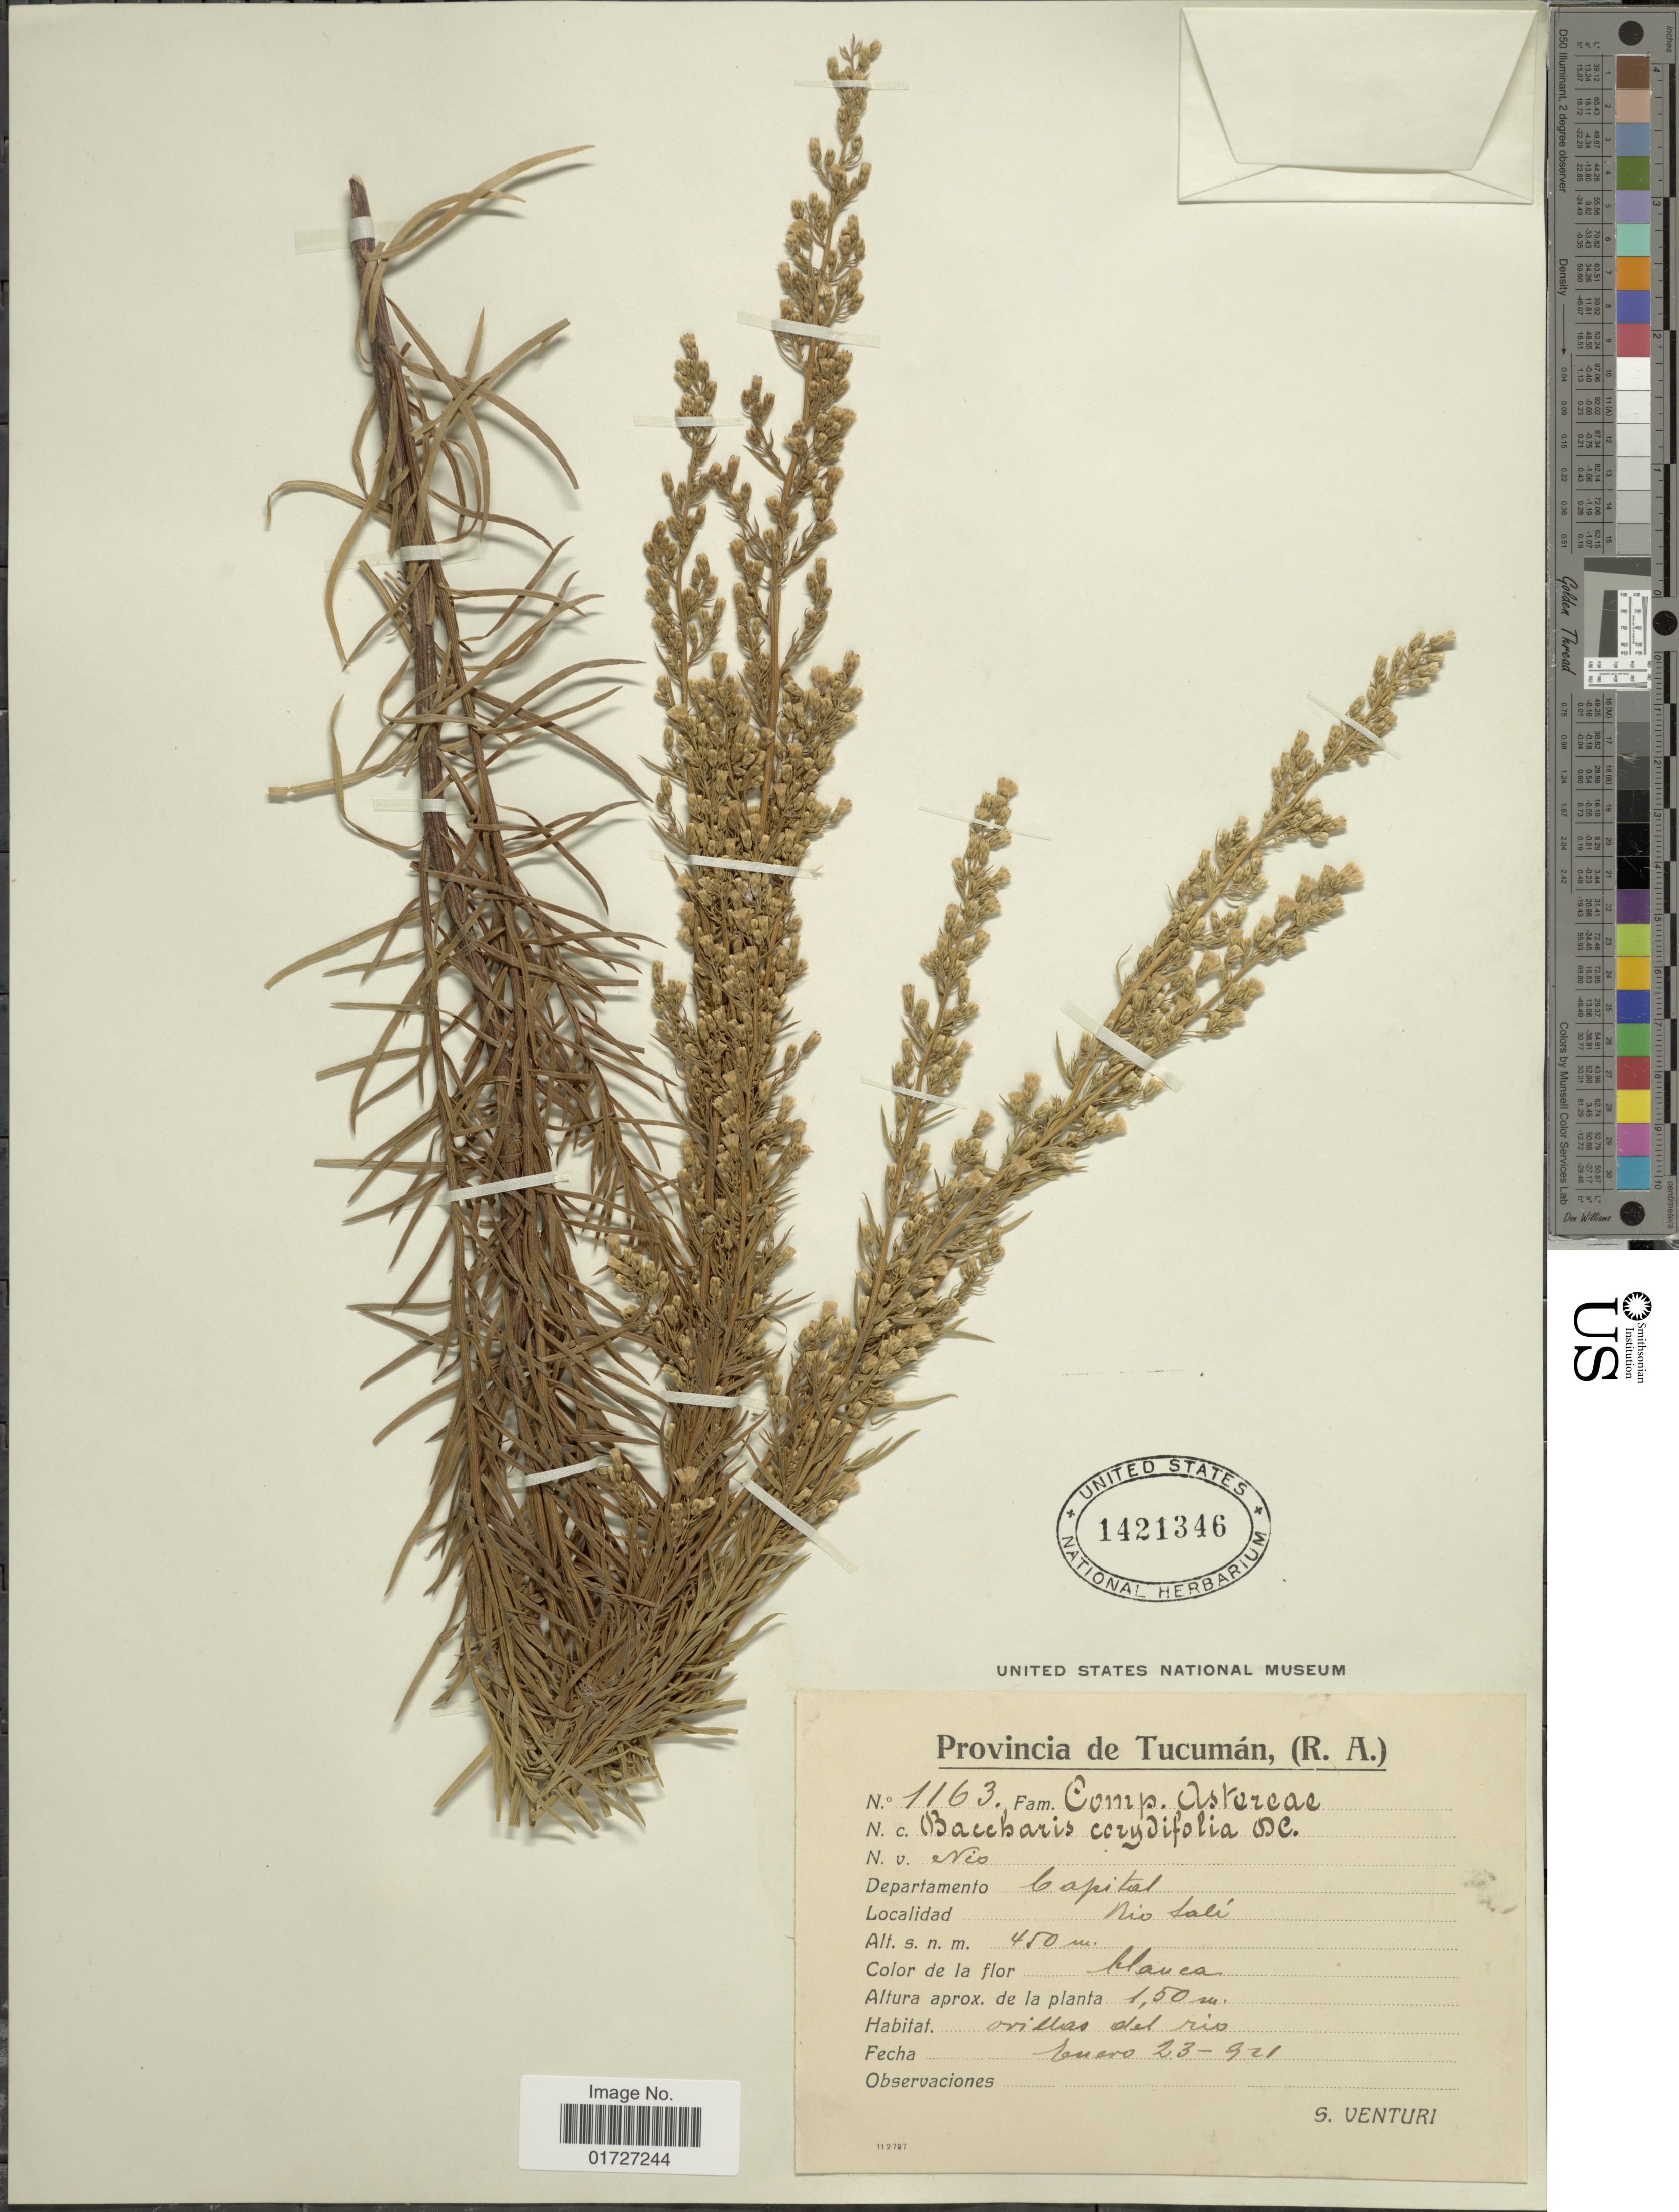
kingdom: Plantae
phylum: Tracheophyta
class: Magnoliopsida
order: Asterales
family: Asteraceae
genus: Baccharis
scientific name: Baccharis coridifolia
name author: DC.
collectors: S. Venturi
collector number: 1163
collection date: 1921-01-23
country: Argentina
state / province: Tucuman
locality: Departamento Capital, Rio Sali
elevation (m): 450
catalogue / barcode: US 1421346